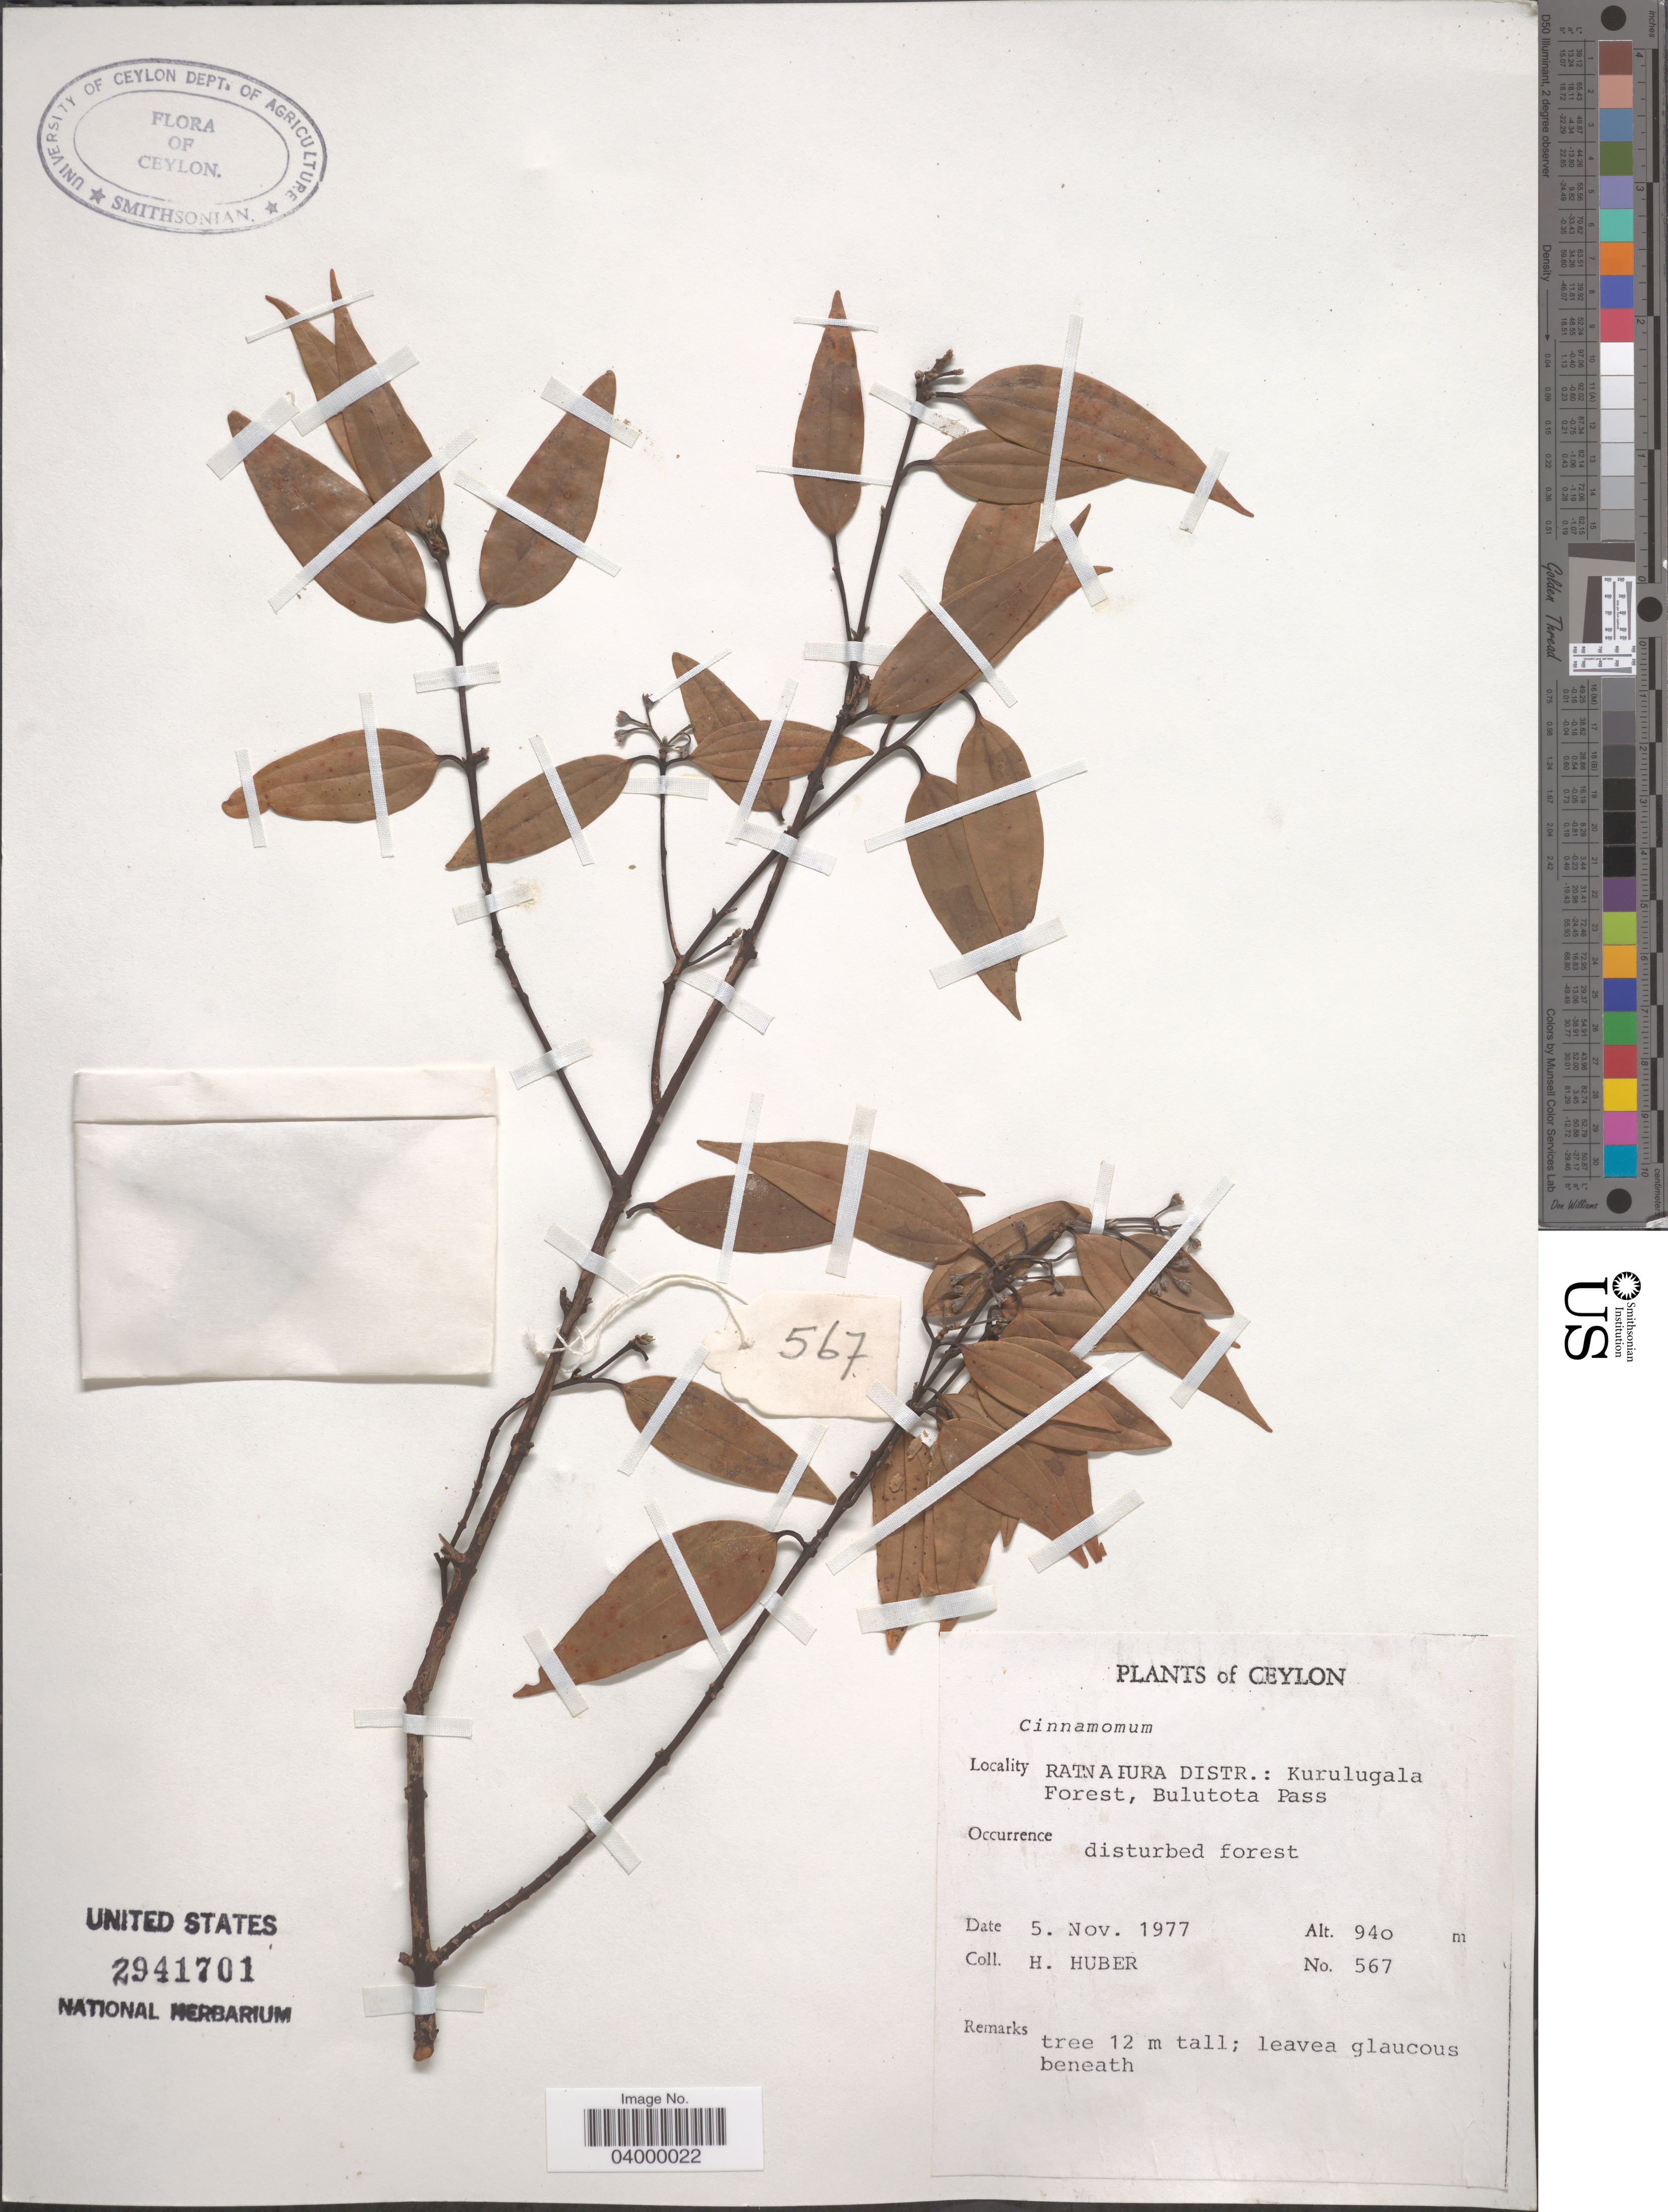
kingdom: Plantae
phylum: Tracheophyta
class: Magnoliopsida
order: Laurales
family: Lauraceae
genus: Cinnamomum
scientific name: Cinnamomum sp.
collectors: H. Huber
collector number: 567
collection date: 1977-11-05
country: Sri Lanka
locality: Ceylon. Ratnapura Distr.: Kurulugala Forest, Bulutota Pass.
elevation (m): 940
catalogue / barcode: US 2941701